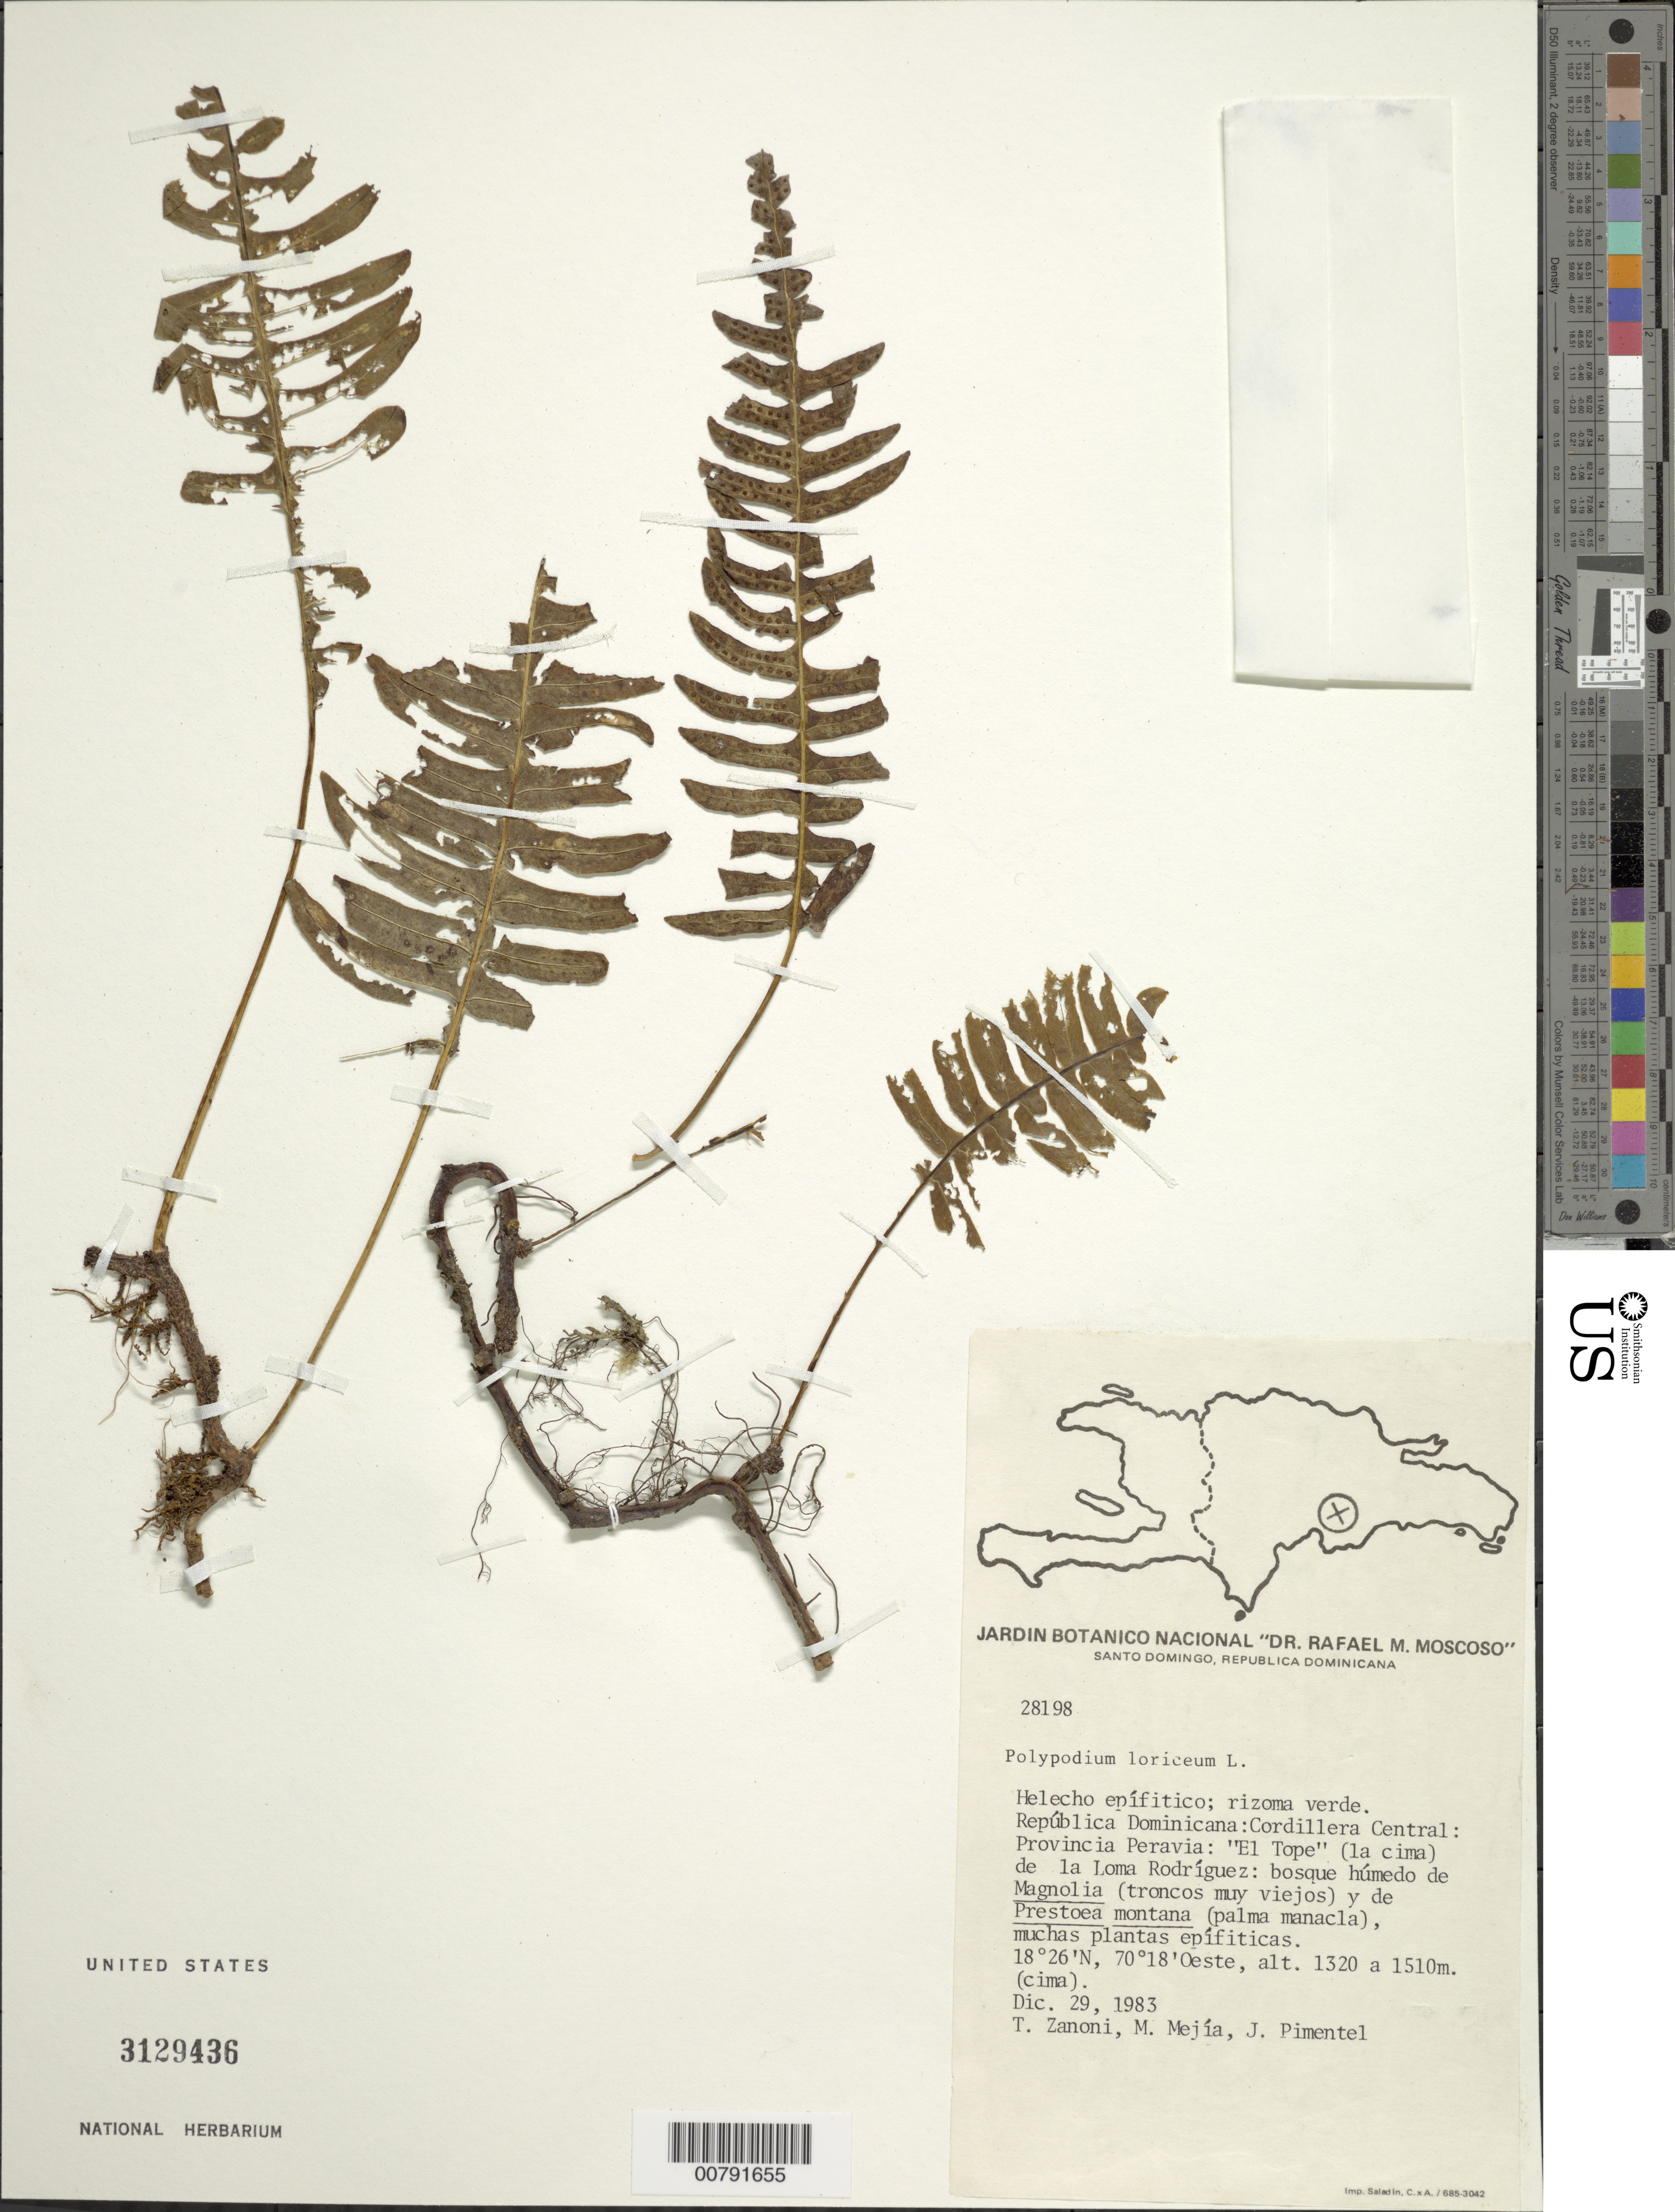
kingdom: Plantae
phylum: Tracheophyta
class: Polypodiopsida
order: Polypodiales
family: Polypodiaceae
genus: Serpocaulon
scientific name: Serpocaulon loriceum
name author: (L.) A.R. Sm.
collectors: T. A. Zanoni, M. Mejia & J. Pimentel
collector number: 28198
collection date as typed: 29 Dec 1983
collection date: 1983-12-29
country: Dominican Republic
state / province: Peravia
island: Hispaniola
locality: Cordillera Central, "El Tope" (la cima) de la Loma Rodríguez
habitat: Bosque húmedo de Magnolia (troncos muy viejos) y de Prestoea montana (palma manacla), muchas plantas epífiticas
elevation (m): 1320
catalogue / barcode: US 3129436